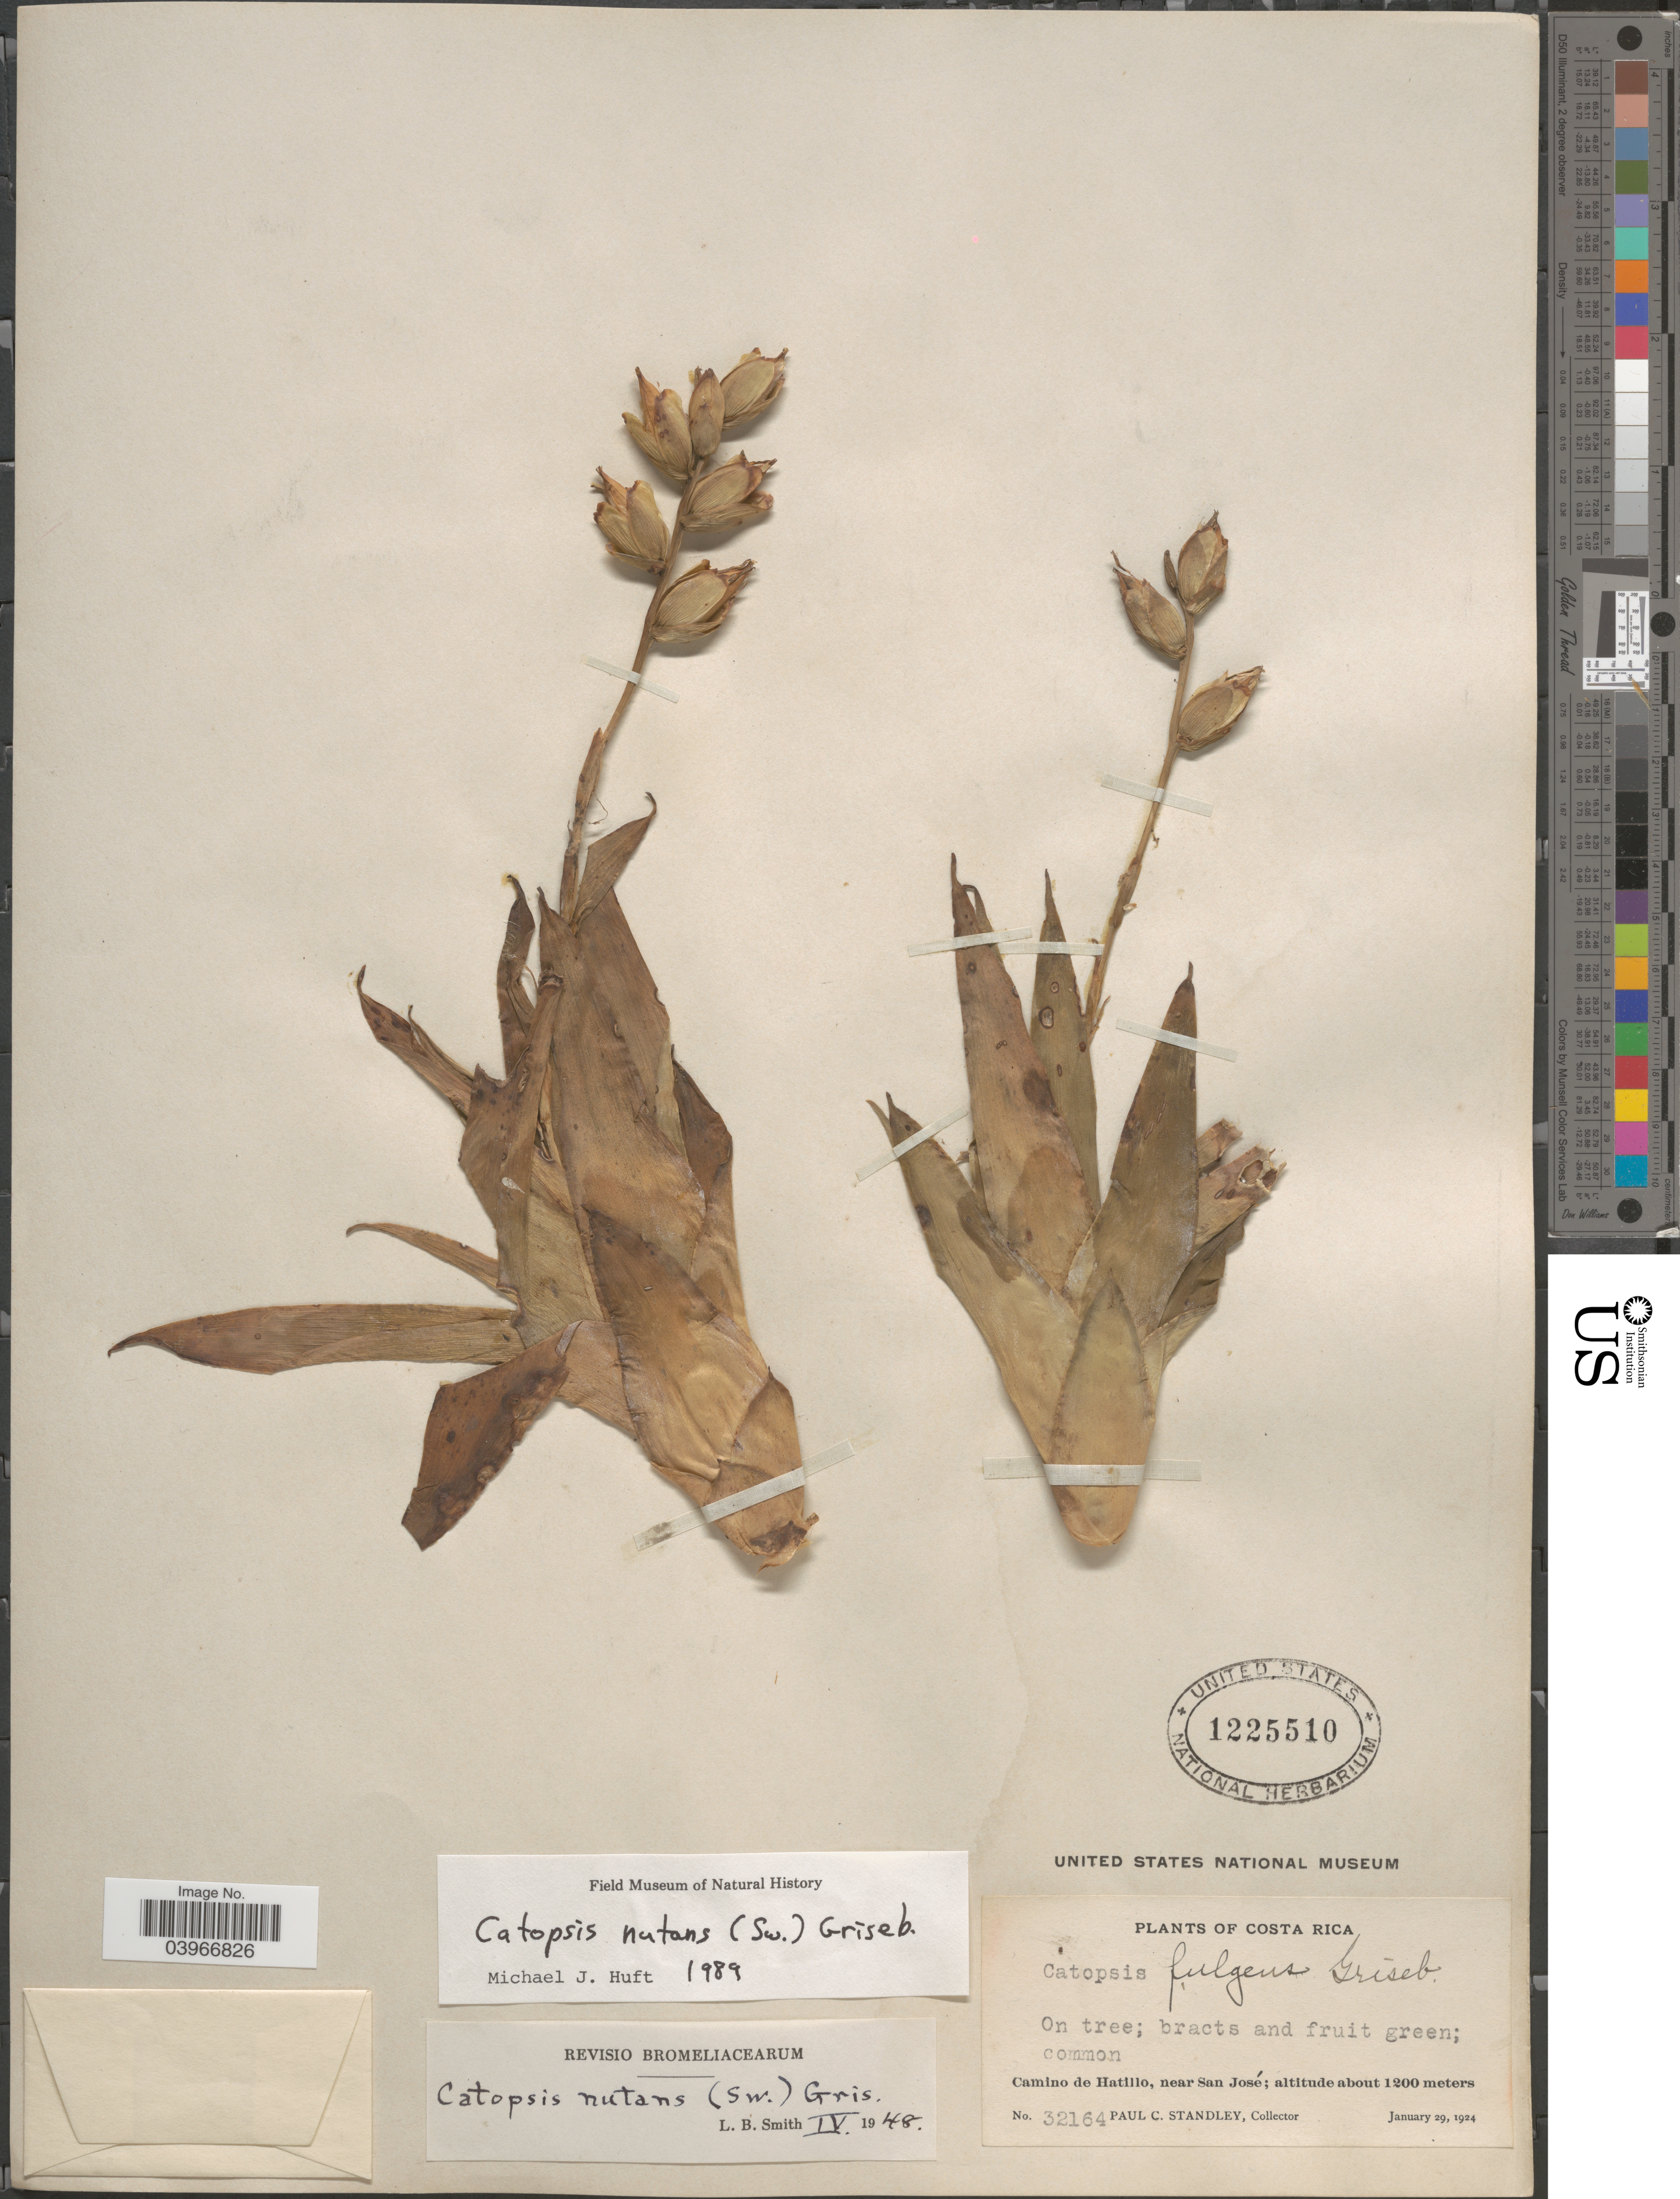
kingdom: Plantae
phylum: Tracheophyta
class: Liliopsida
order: Poales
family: Bromeliaceae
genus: Catopsis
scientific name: Catopsis nutans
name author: (Sw.) Griseb.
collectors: P. C. Standley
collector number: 32164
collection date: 1924-01-29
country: Costa Rica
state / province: San José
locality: Camino de Hatillo, near San José.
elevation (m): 1200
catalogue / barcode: US 1225510